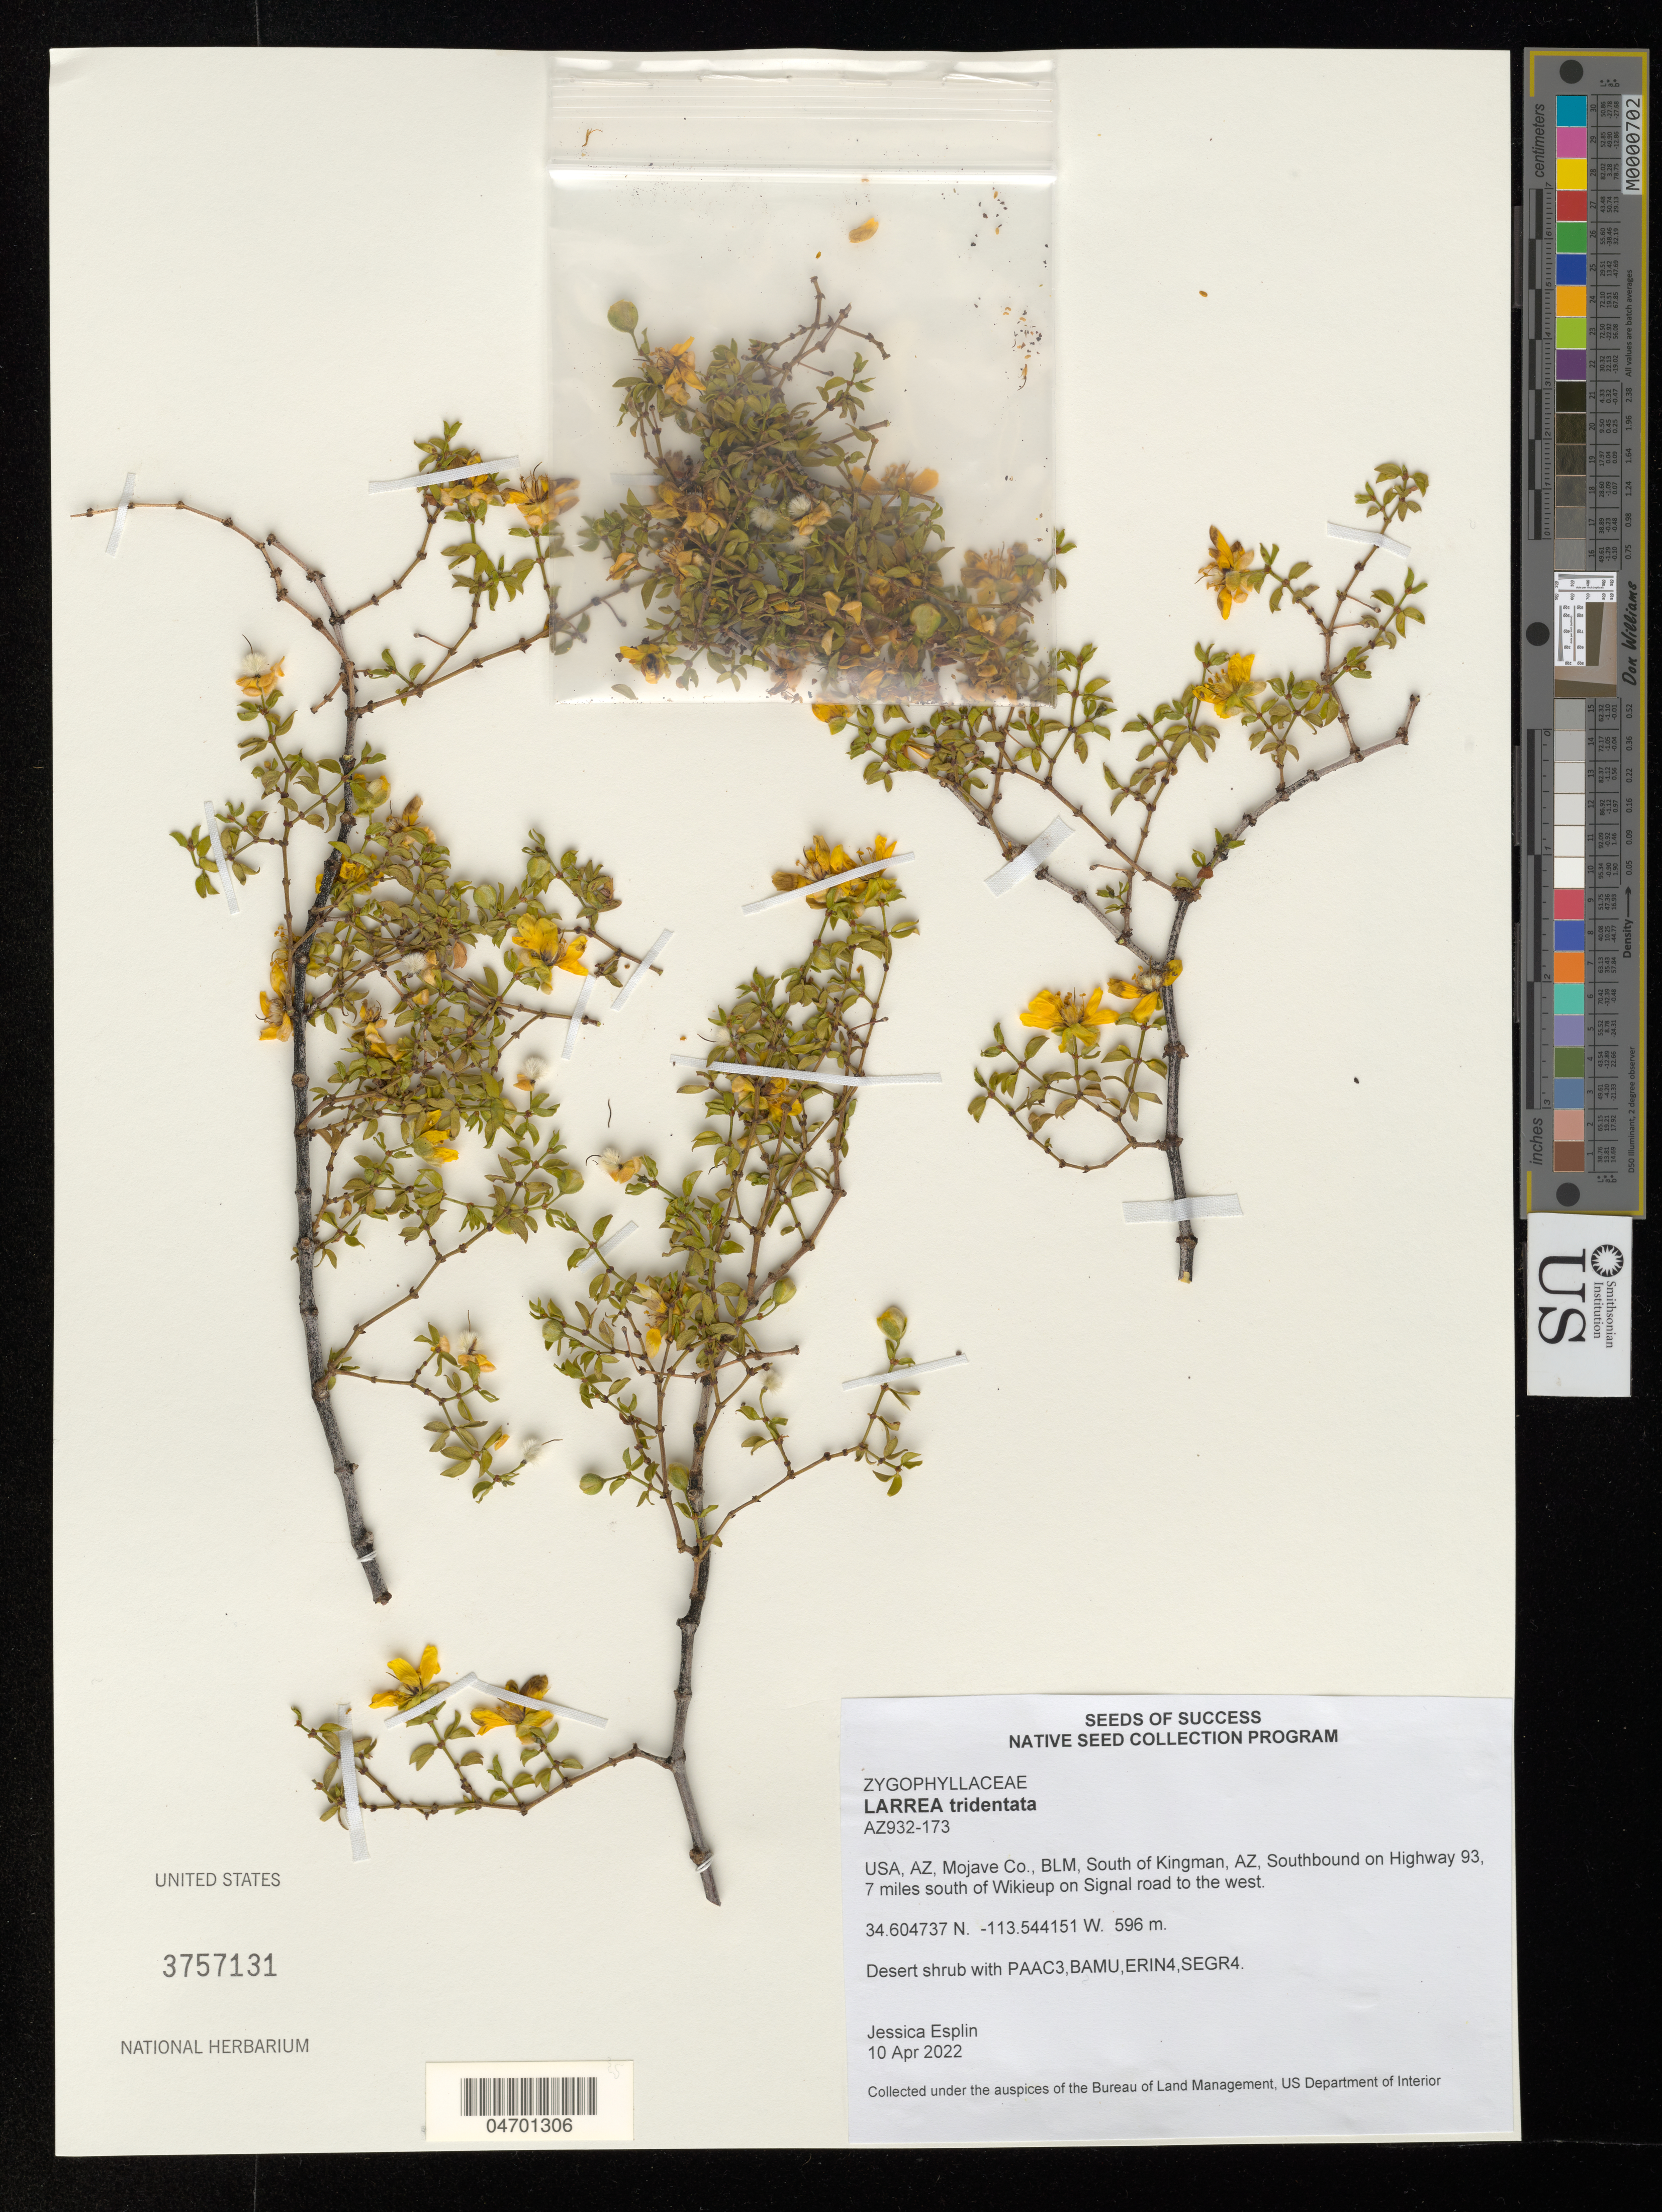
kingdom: Plantae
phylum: Tracheophyta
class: Magnoliopsida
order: Zygophyllales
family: Zygophyllaceae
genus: Larrea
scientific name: Larrea tridentata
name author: (Sessé & Moc. ex DC.) Coville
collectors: A. Ron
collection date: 2022-04-10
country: United States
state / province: Arizona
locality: AZ, Mojave Co., BLM, South of Kingman, Southbound on Highway 93, 7 miles south of Wikieup on Signal road to west.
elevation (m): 596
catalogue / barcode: US 3757131